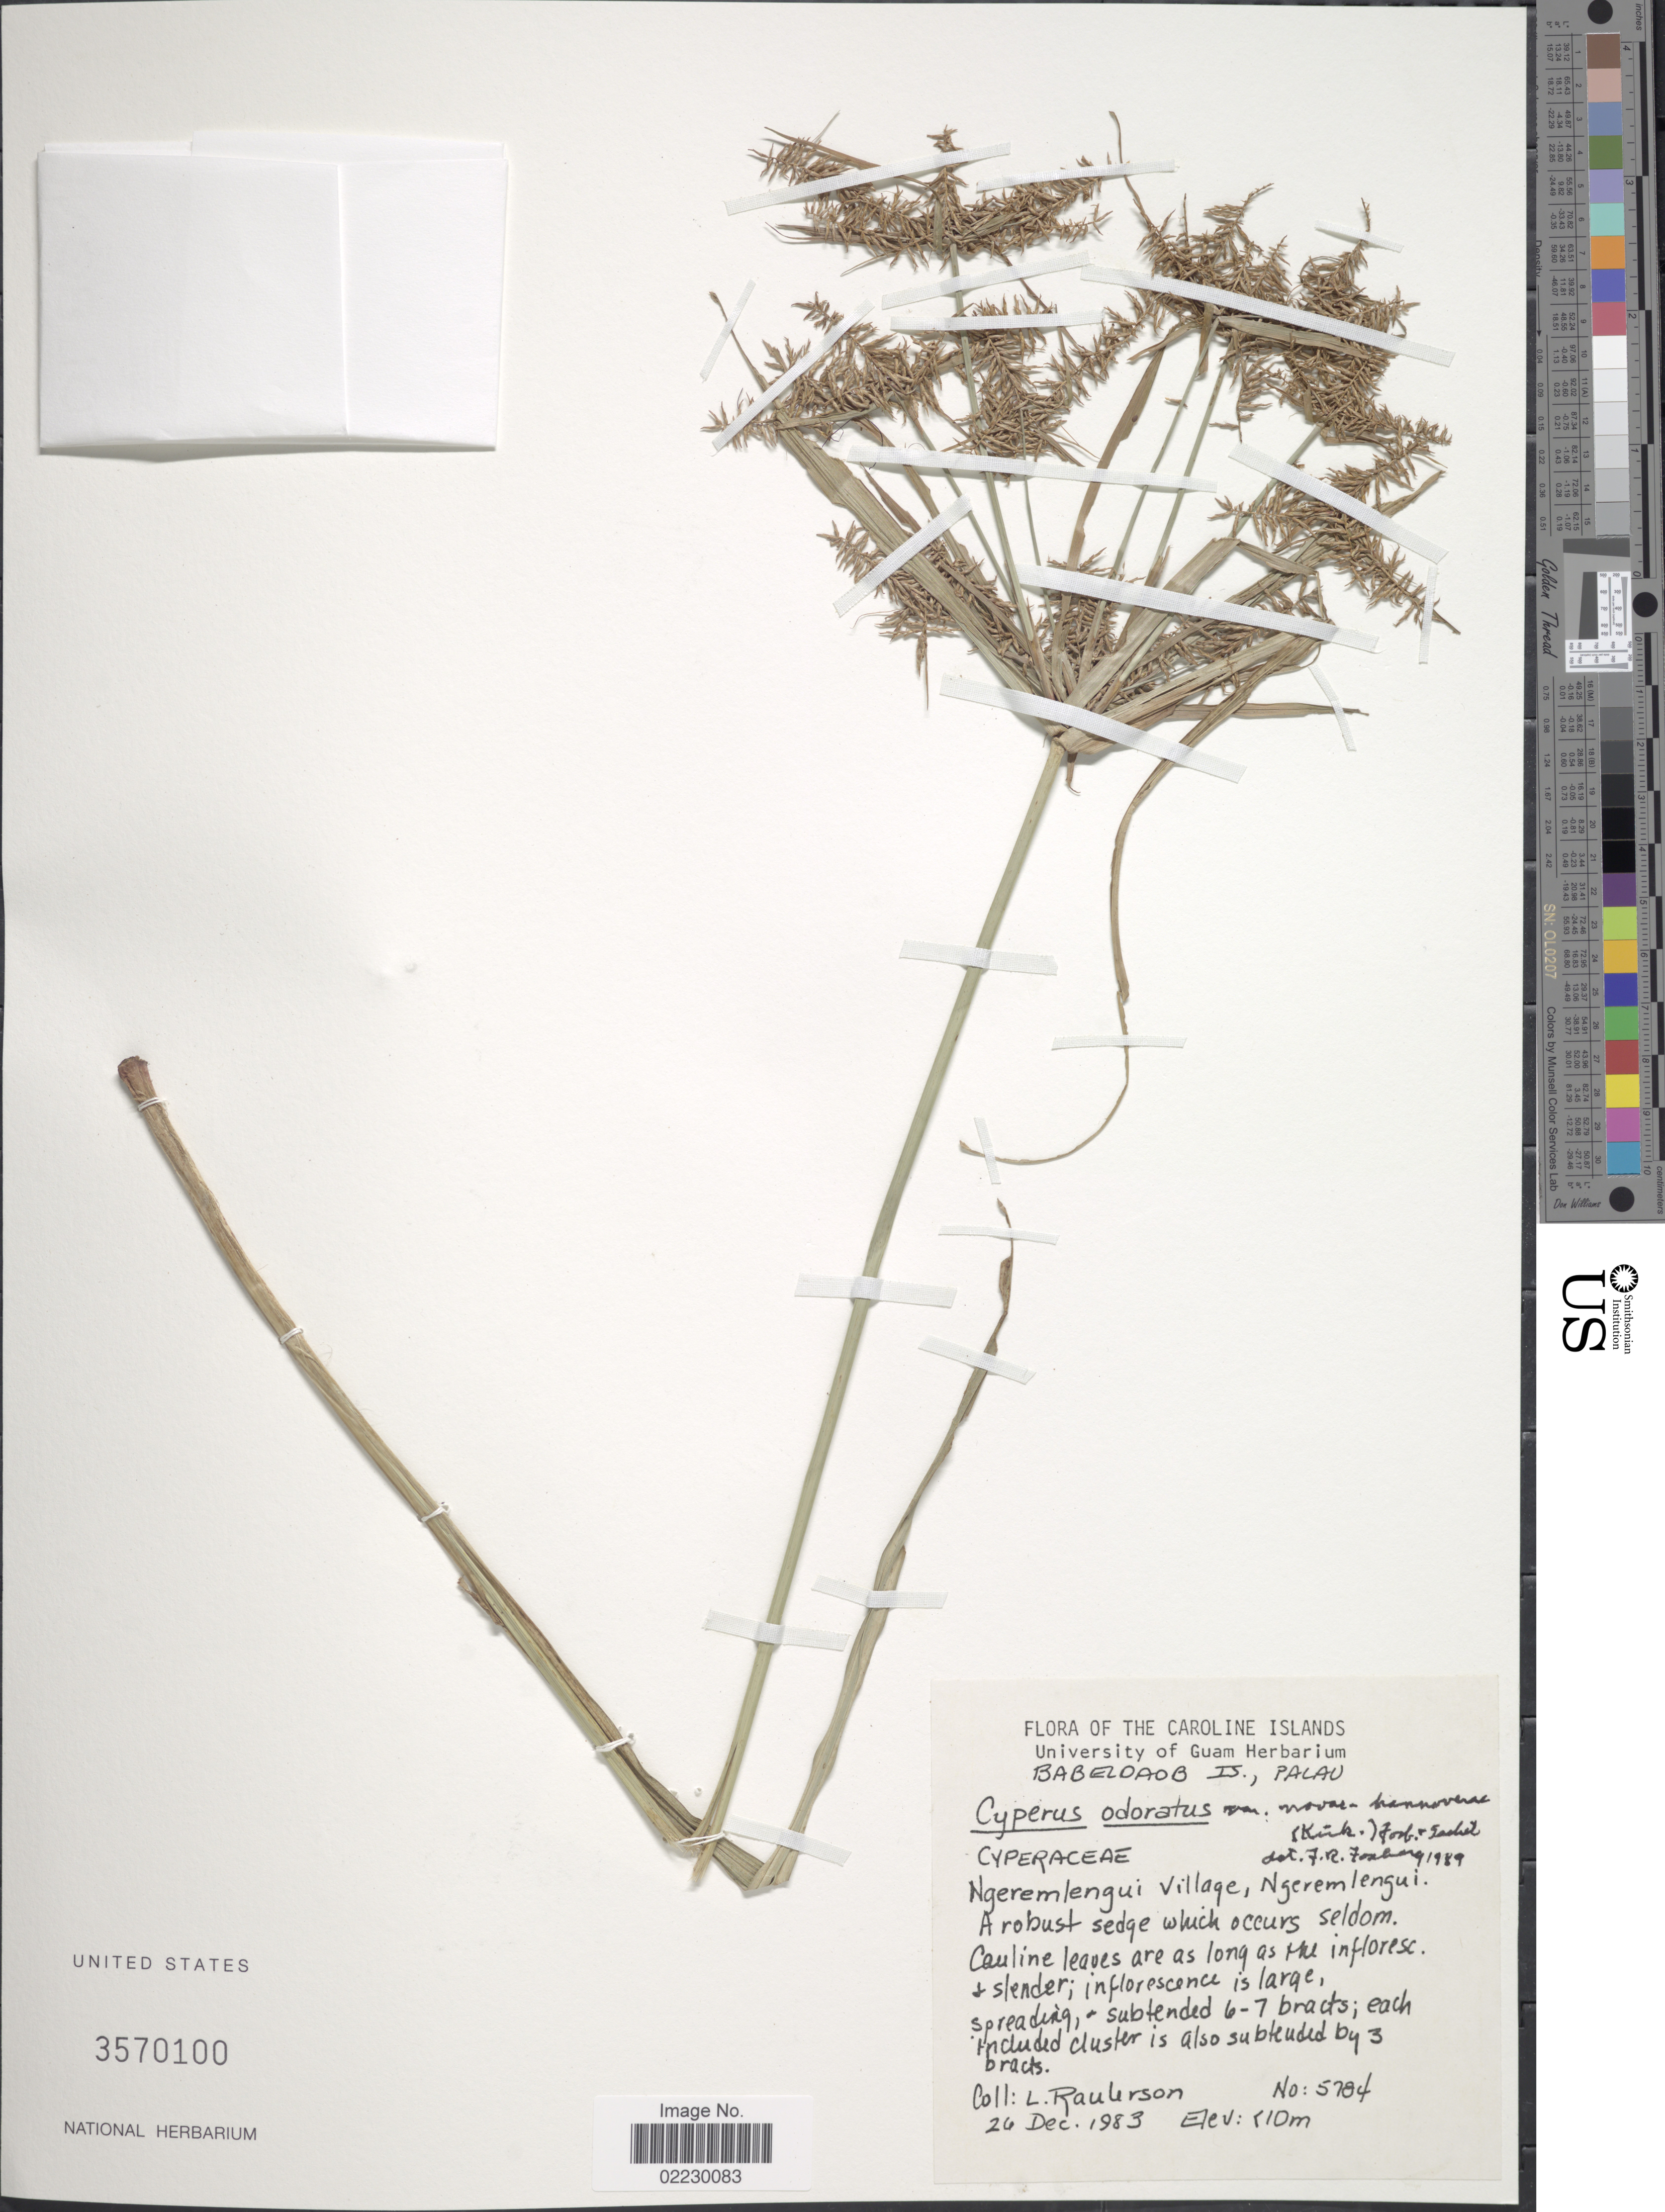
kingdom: Plantae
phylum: Tracheophyta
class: Liliopsida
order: Poales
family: Cyperaceae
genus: Cyperus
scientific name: Cyperus odoratus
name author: L.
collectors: L. Raulerson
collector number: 5794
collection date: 1983-12-24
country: Palau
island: Babeldaob [Babelthuap]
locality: The Caroline Islands, Babeldaob Is., Palau, Ngeremlengui Village, Ngeremlengui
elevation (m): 10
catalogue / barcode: US 3570100